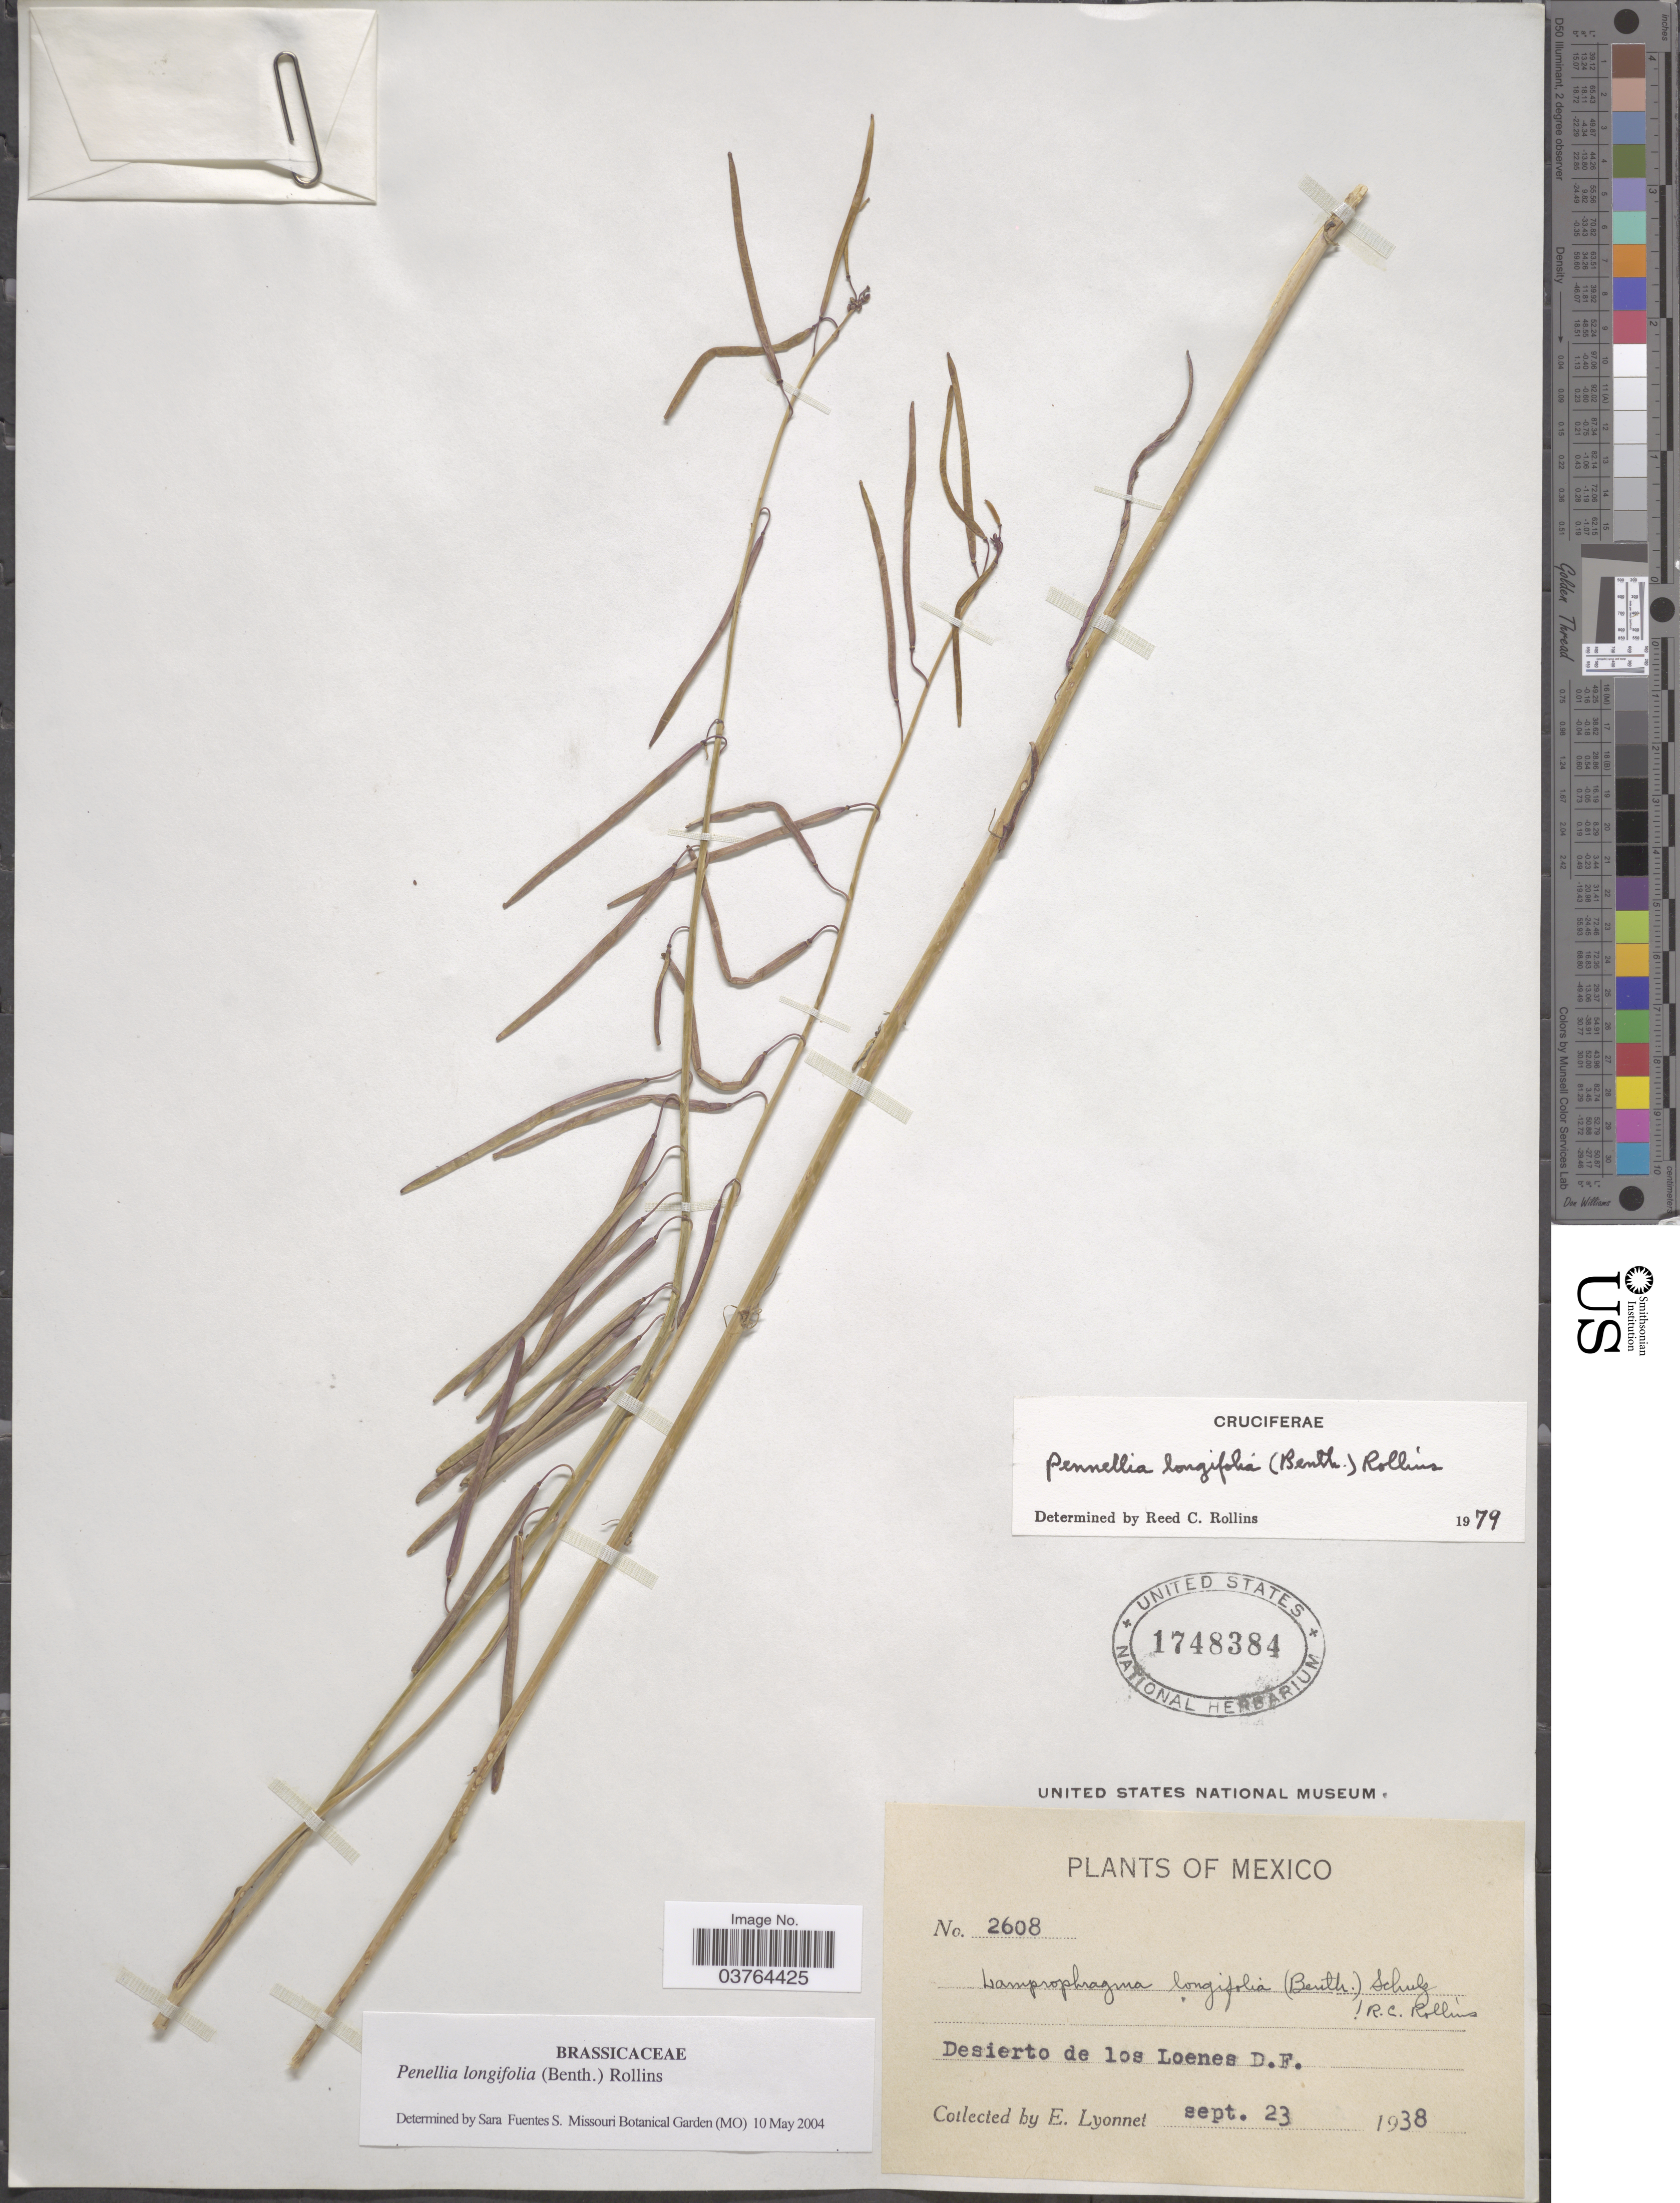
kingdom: Plantae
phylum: Tracheophyta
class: Magnoliopsida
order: Brassicales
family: Brassicaceae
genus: Pennellia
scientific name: Pennellia longifolia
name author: (Benth.) Rollins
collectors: E. Lyonnet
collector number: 2608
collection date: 1938-09-23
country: Mexico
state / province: Distrito Federal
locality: Desierto de los Loenes.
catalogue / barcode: US 1748384